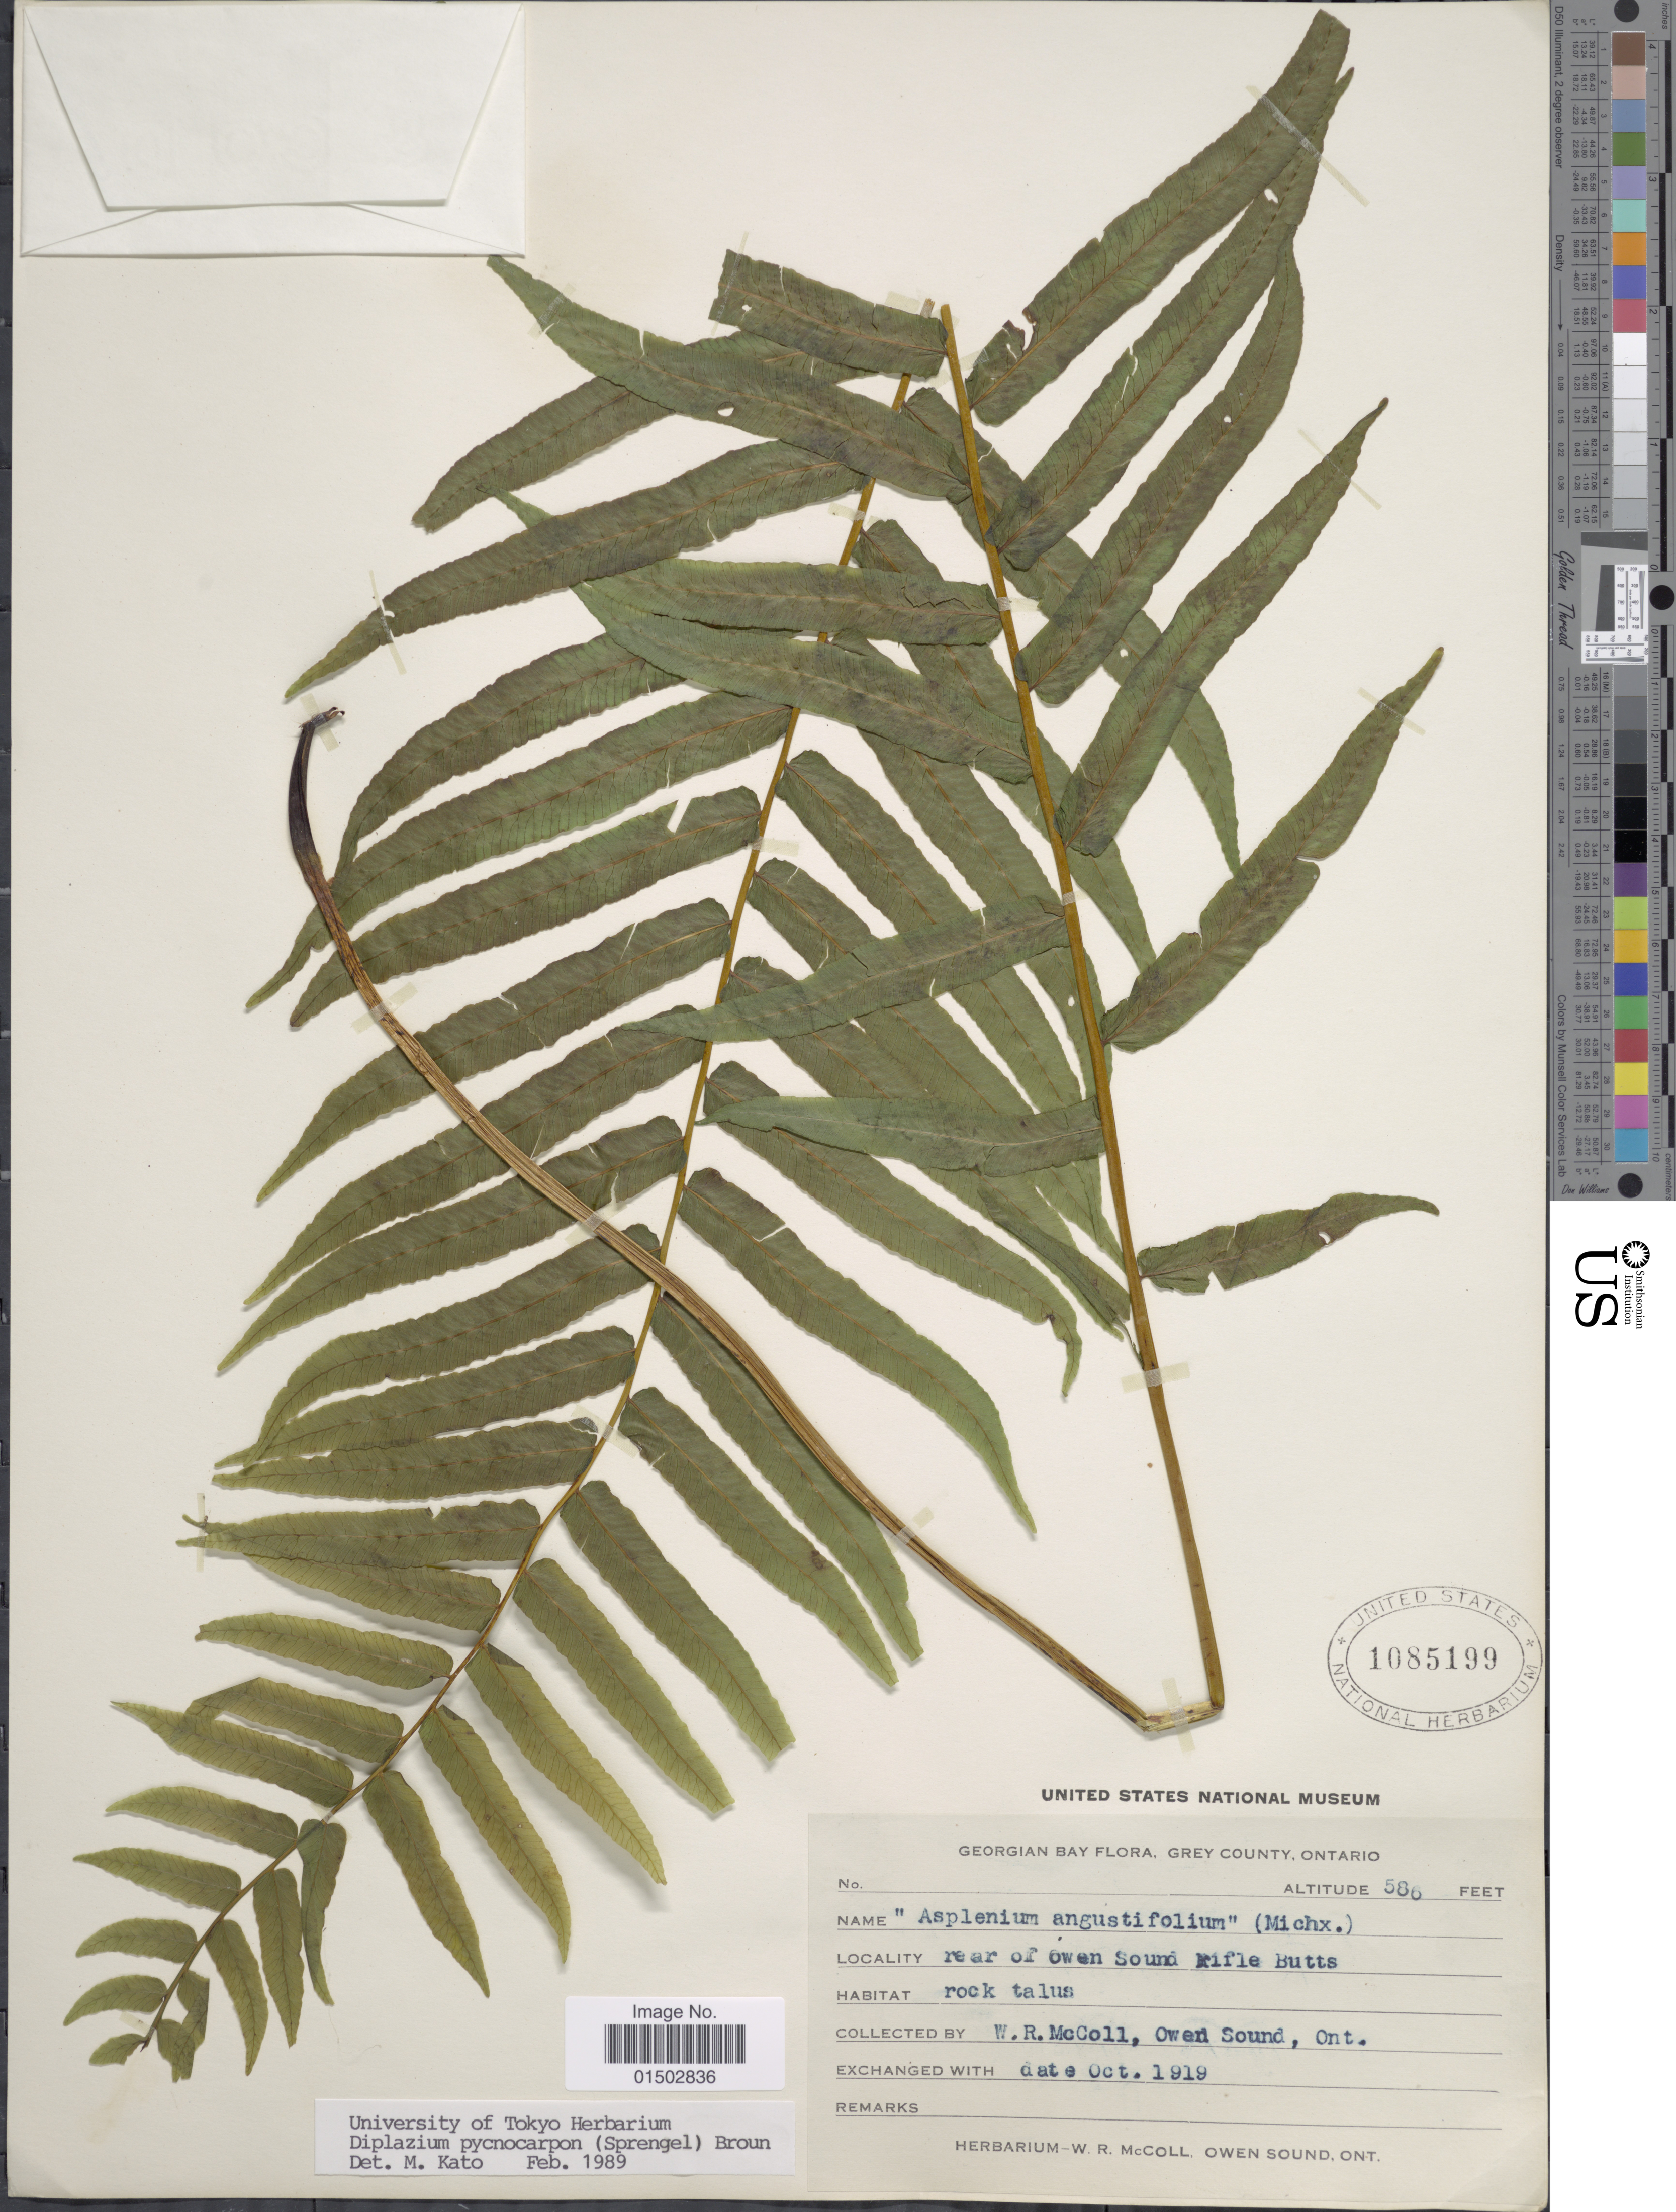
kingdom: Plantae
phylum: Tracheophyta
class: Polypodiopsida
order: Polypodiales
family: Diplaziopsidaceae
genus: Homalosorus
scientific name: Homalosorus pycnocarpos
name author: (Spreng.) Pic. Serm.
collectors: W. McColl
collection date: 1919-10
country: Canada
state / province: Ontario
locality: Georgian Bay, Grey County, rear of Owen Sound Rifle Butts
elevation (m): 179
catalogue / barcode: US 1085199